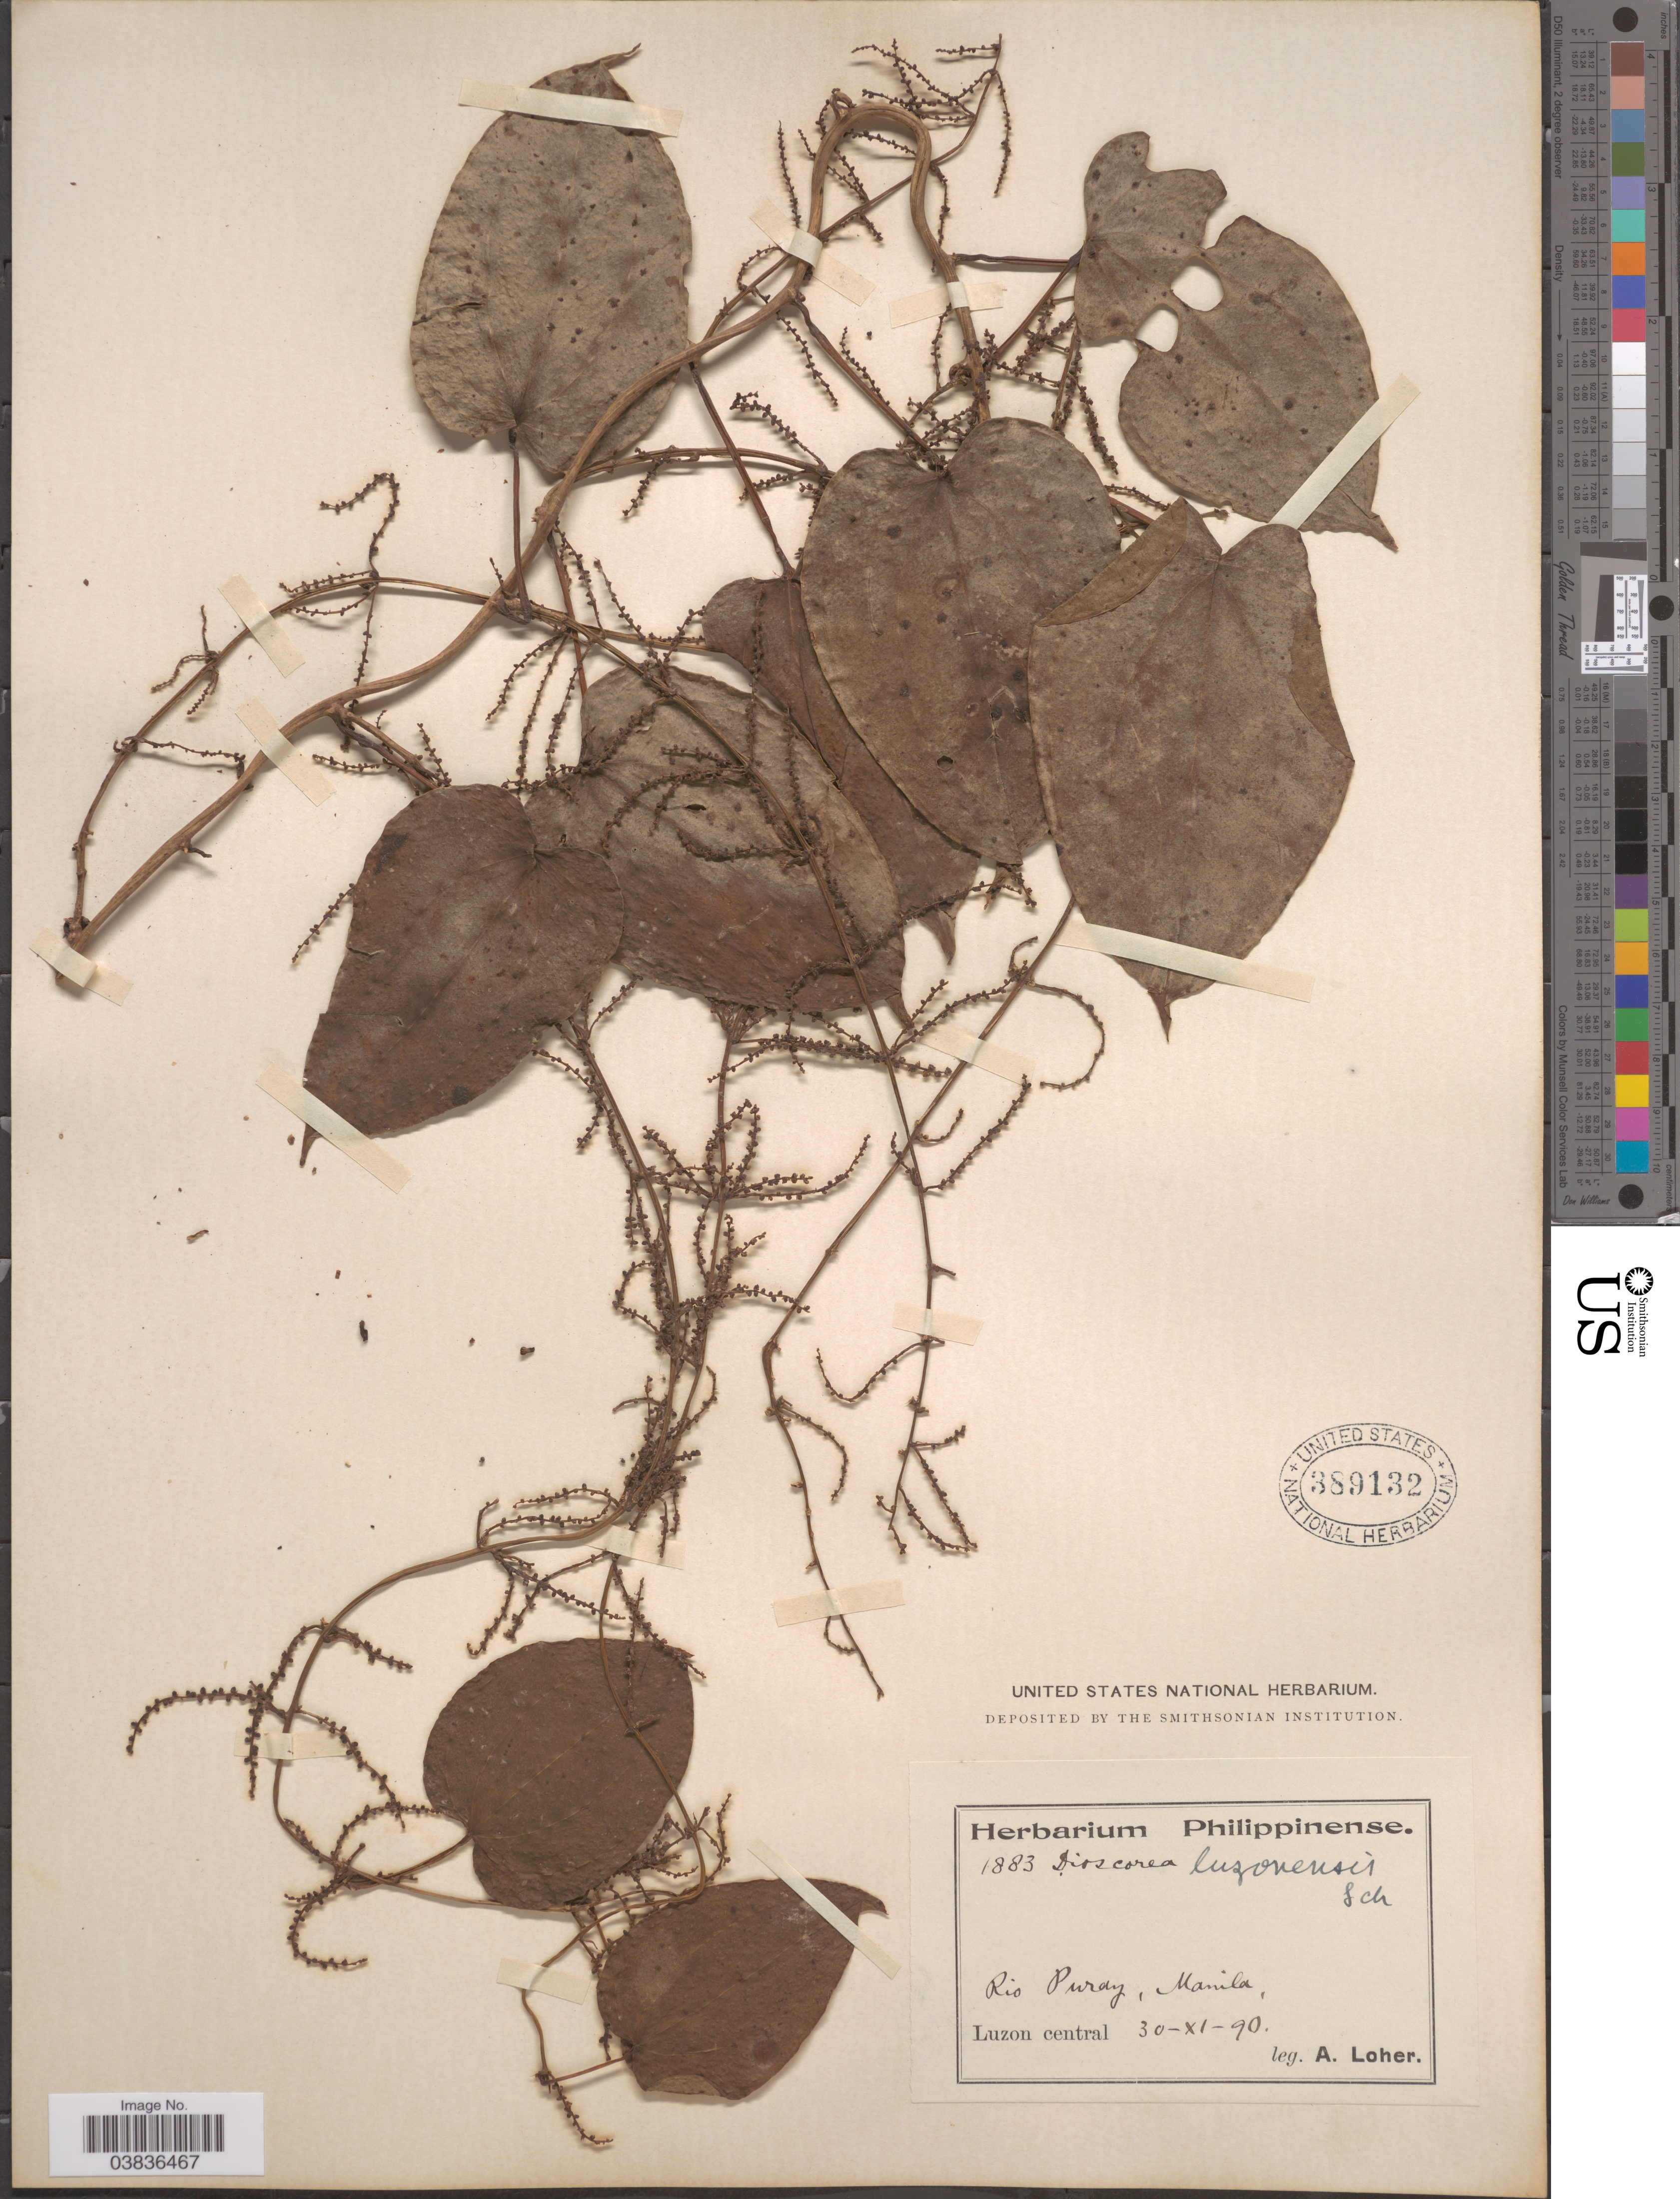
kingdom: Plantae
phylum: Tracheophyta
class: Liliopsida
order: Dioscoreales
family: Dioscoreaceae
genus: Dioscorea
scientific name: Dioscorea luzonensis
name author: Schauer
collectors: A. Loher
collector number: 1883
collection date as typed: Transcribed d/m/y: 30/11/90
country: Philippines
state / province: Central Luzon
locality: Rio Puray, Manila, Luzon central.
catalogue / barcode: US 389132